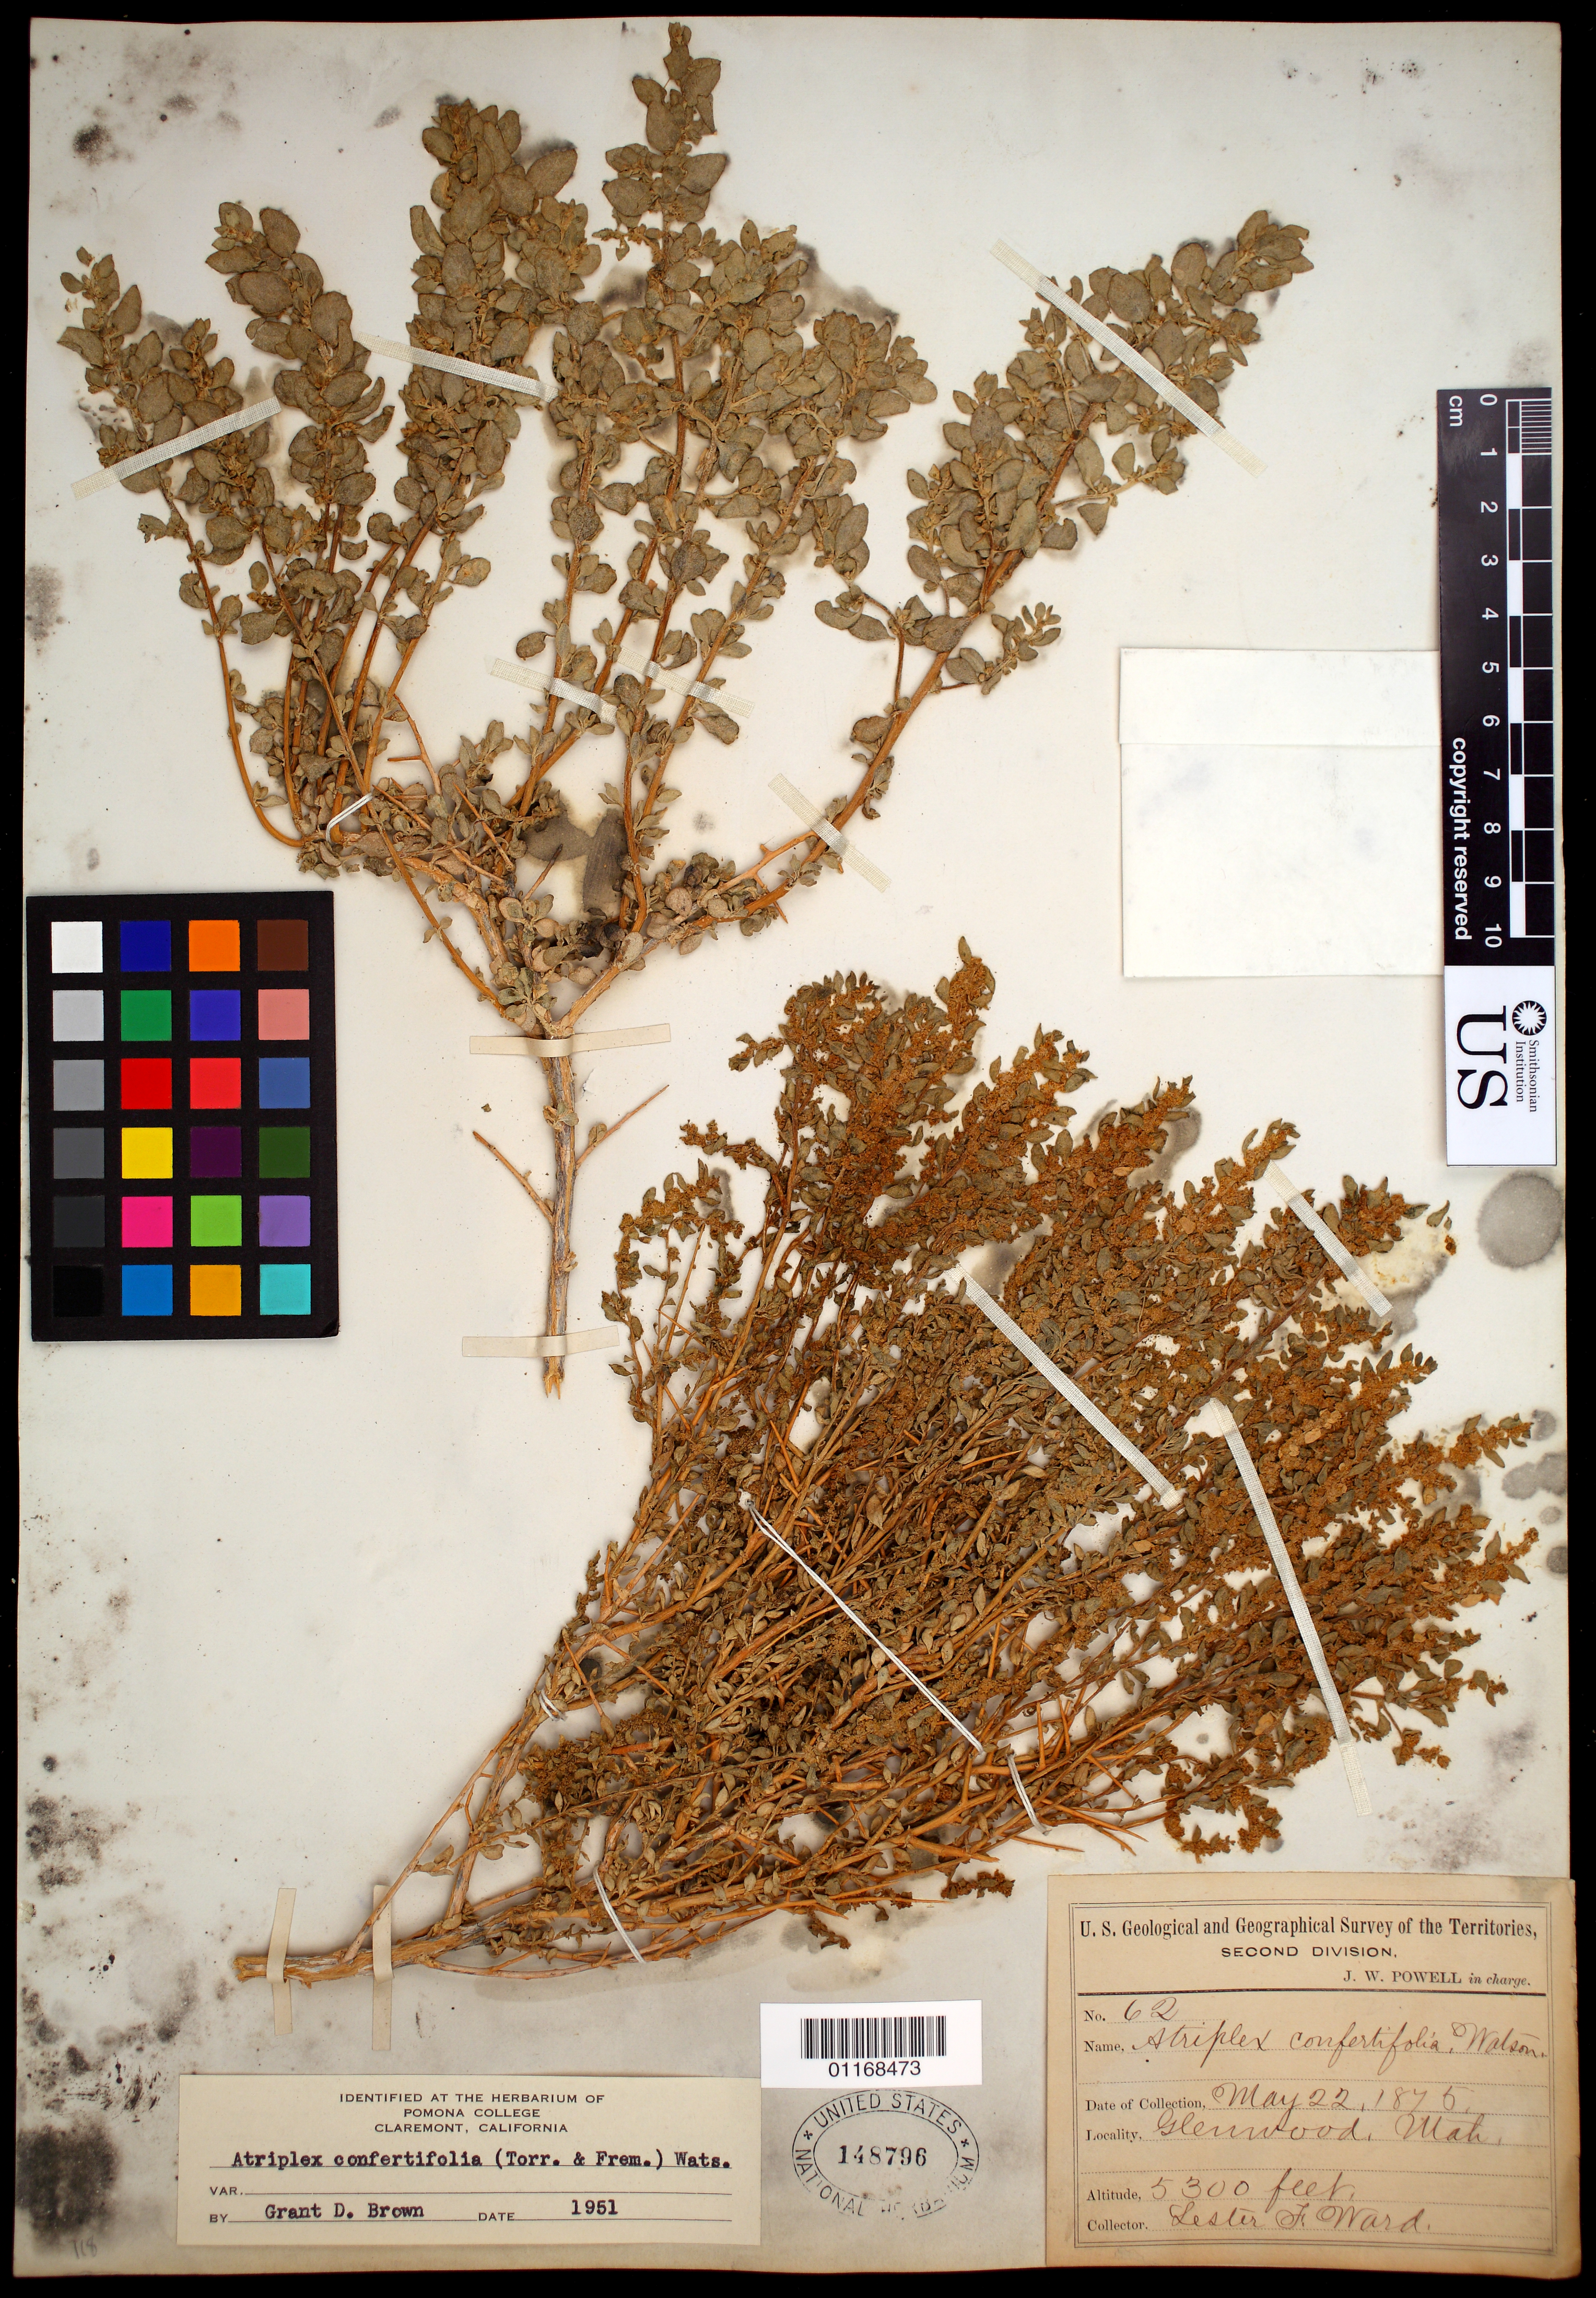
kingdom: Plantae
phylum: Tracheophyta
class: Magnoliopsida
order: Caryophyllales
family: Amaranthaceae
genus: Atriplex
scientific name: Atriplex confertifolia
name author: (Torr. & Frém.) S. Watson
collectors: L. F. Ward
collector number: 62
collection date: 1875-05-22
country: United States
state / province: Utah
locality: Glenwood.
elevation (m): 1615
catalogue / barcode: US 148796